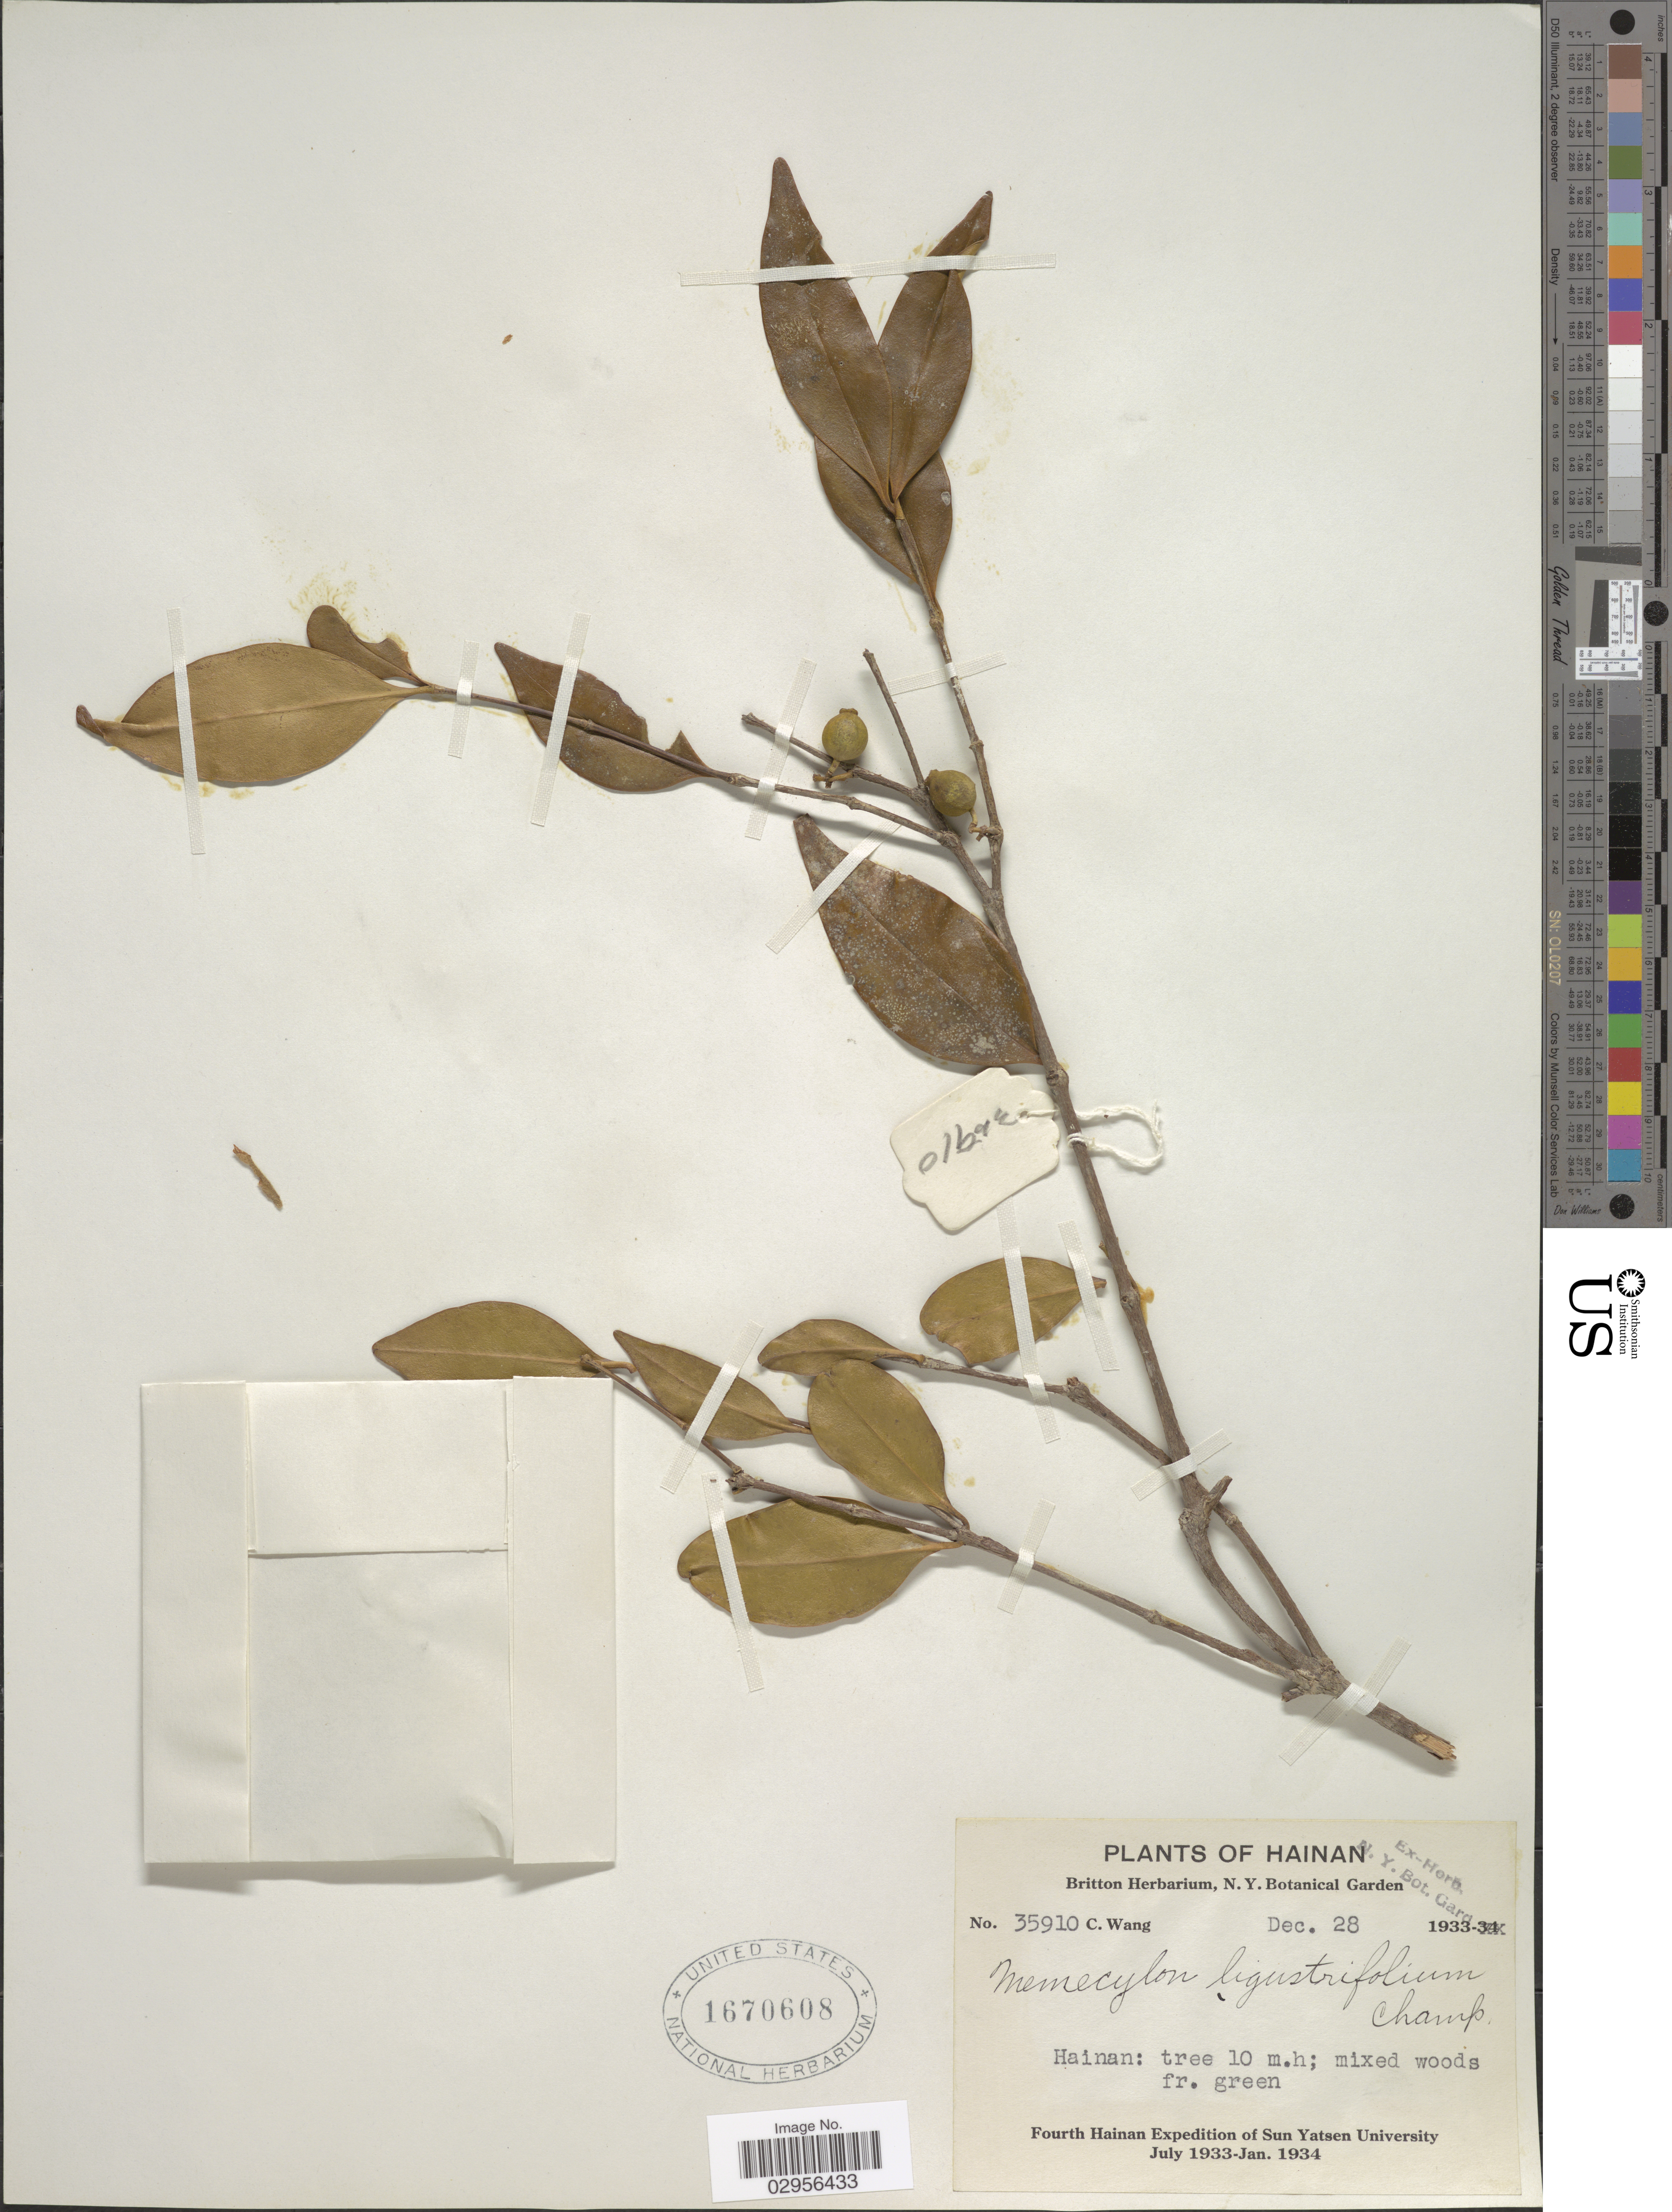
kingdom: Plantae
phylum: Tracheophyta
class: Magnoliopsida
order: Myrtales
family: Melastomataceae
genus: Memecylon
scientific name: Memecylon ligustrifolium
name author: Champ. ex Benth.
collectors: C. Wang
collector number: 35910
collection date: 1933-12-28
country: China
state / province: Hainan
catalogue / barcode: US 1670608